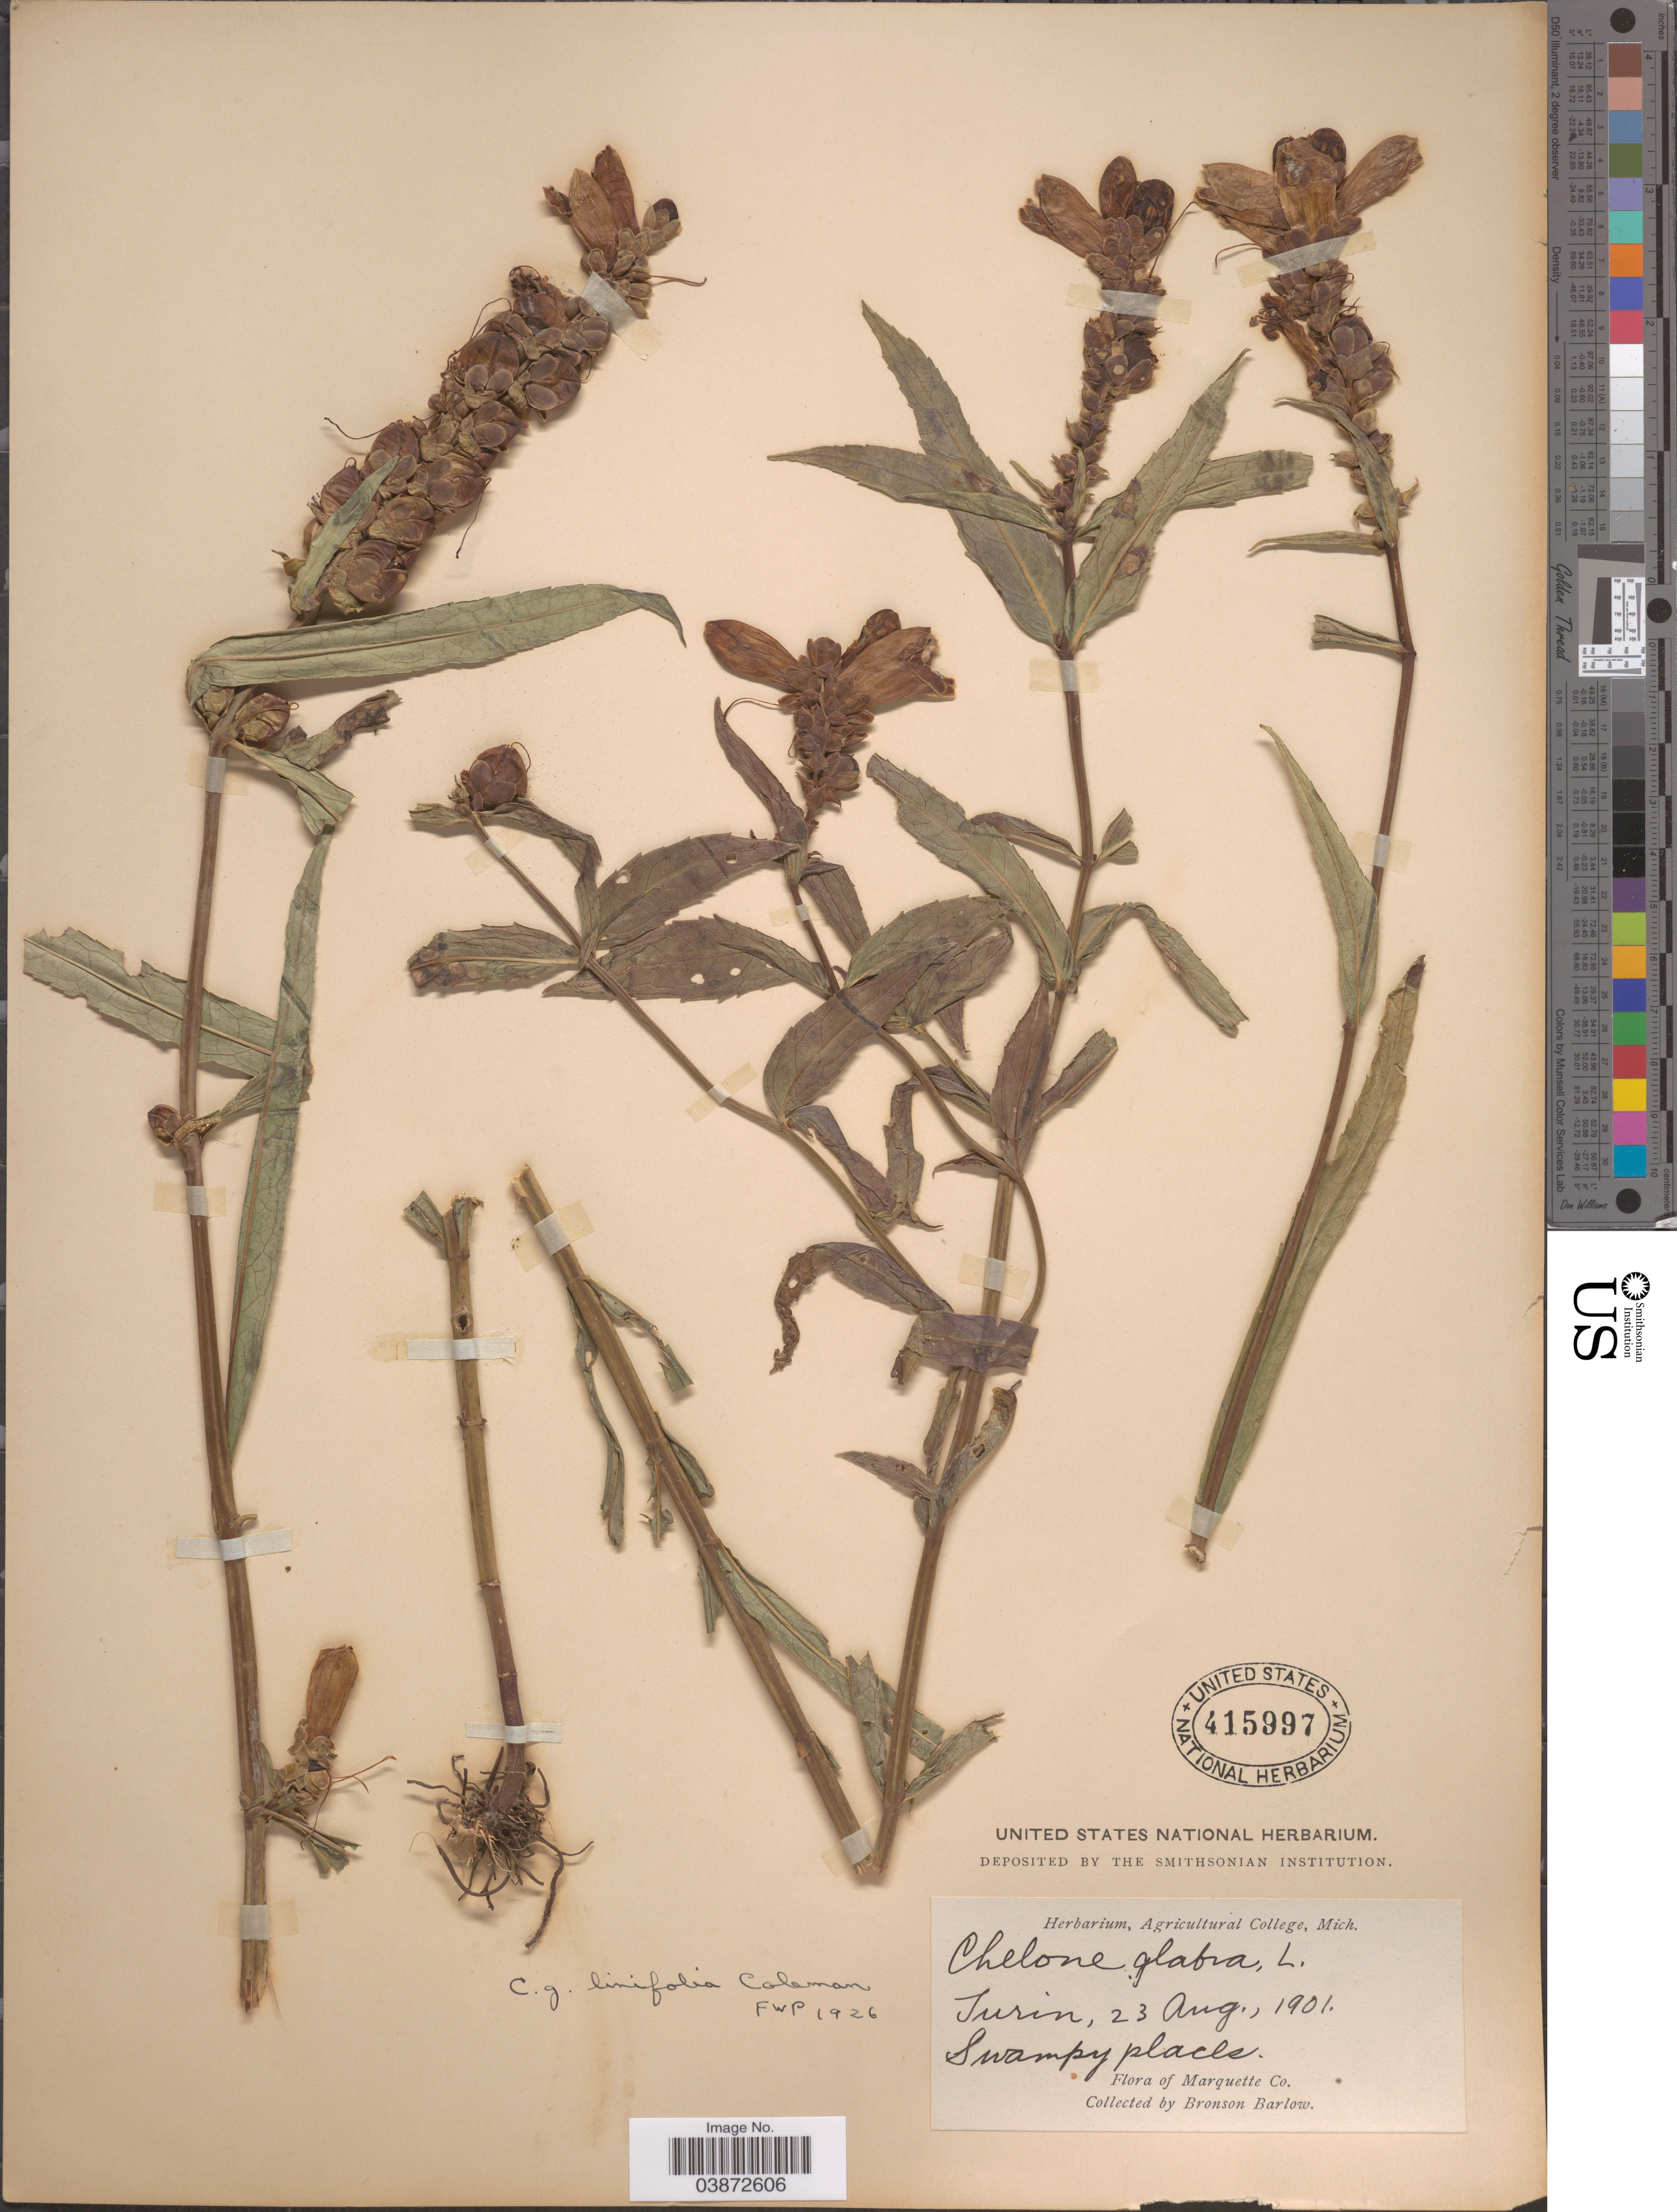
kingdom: Plantae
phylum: Tracheophyta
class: Magnoliopsida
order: Lamiales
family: Plantaginaceae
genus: Chelone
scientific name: Chelone glabra var. linifolia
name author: Coleman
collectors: Barlow, B.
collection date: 1901-08-23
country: United States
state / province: Michigan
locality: Turin. Marquette Co.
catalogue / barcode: US 415997